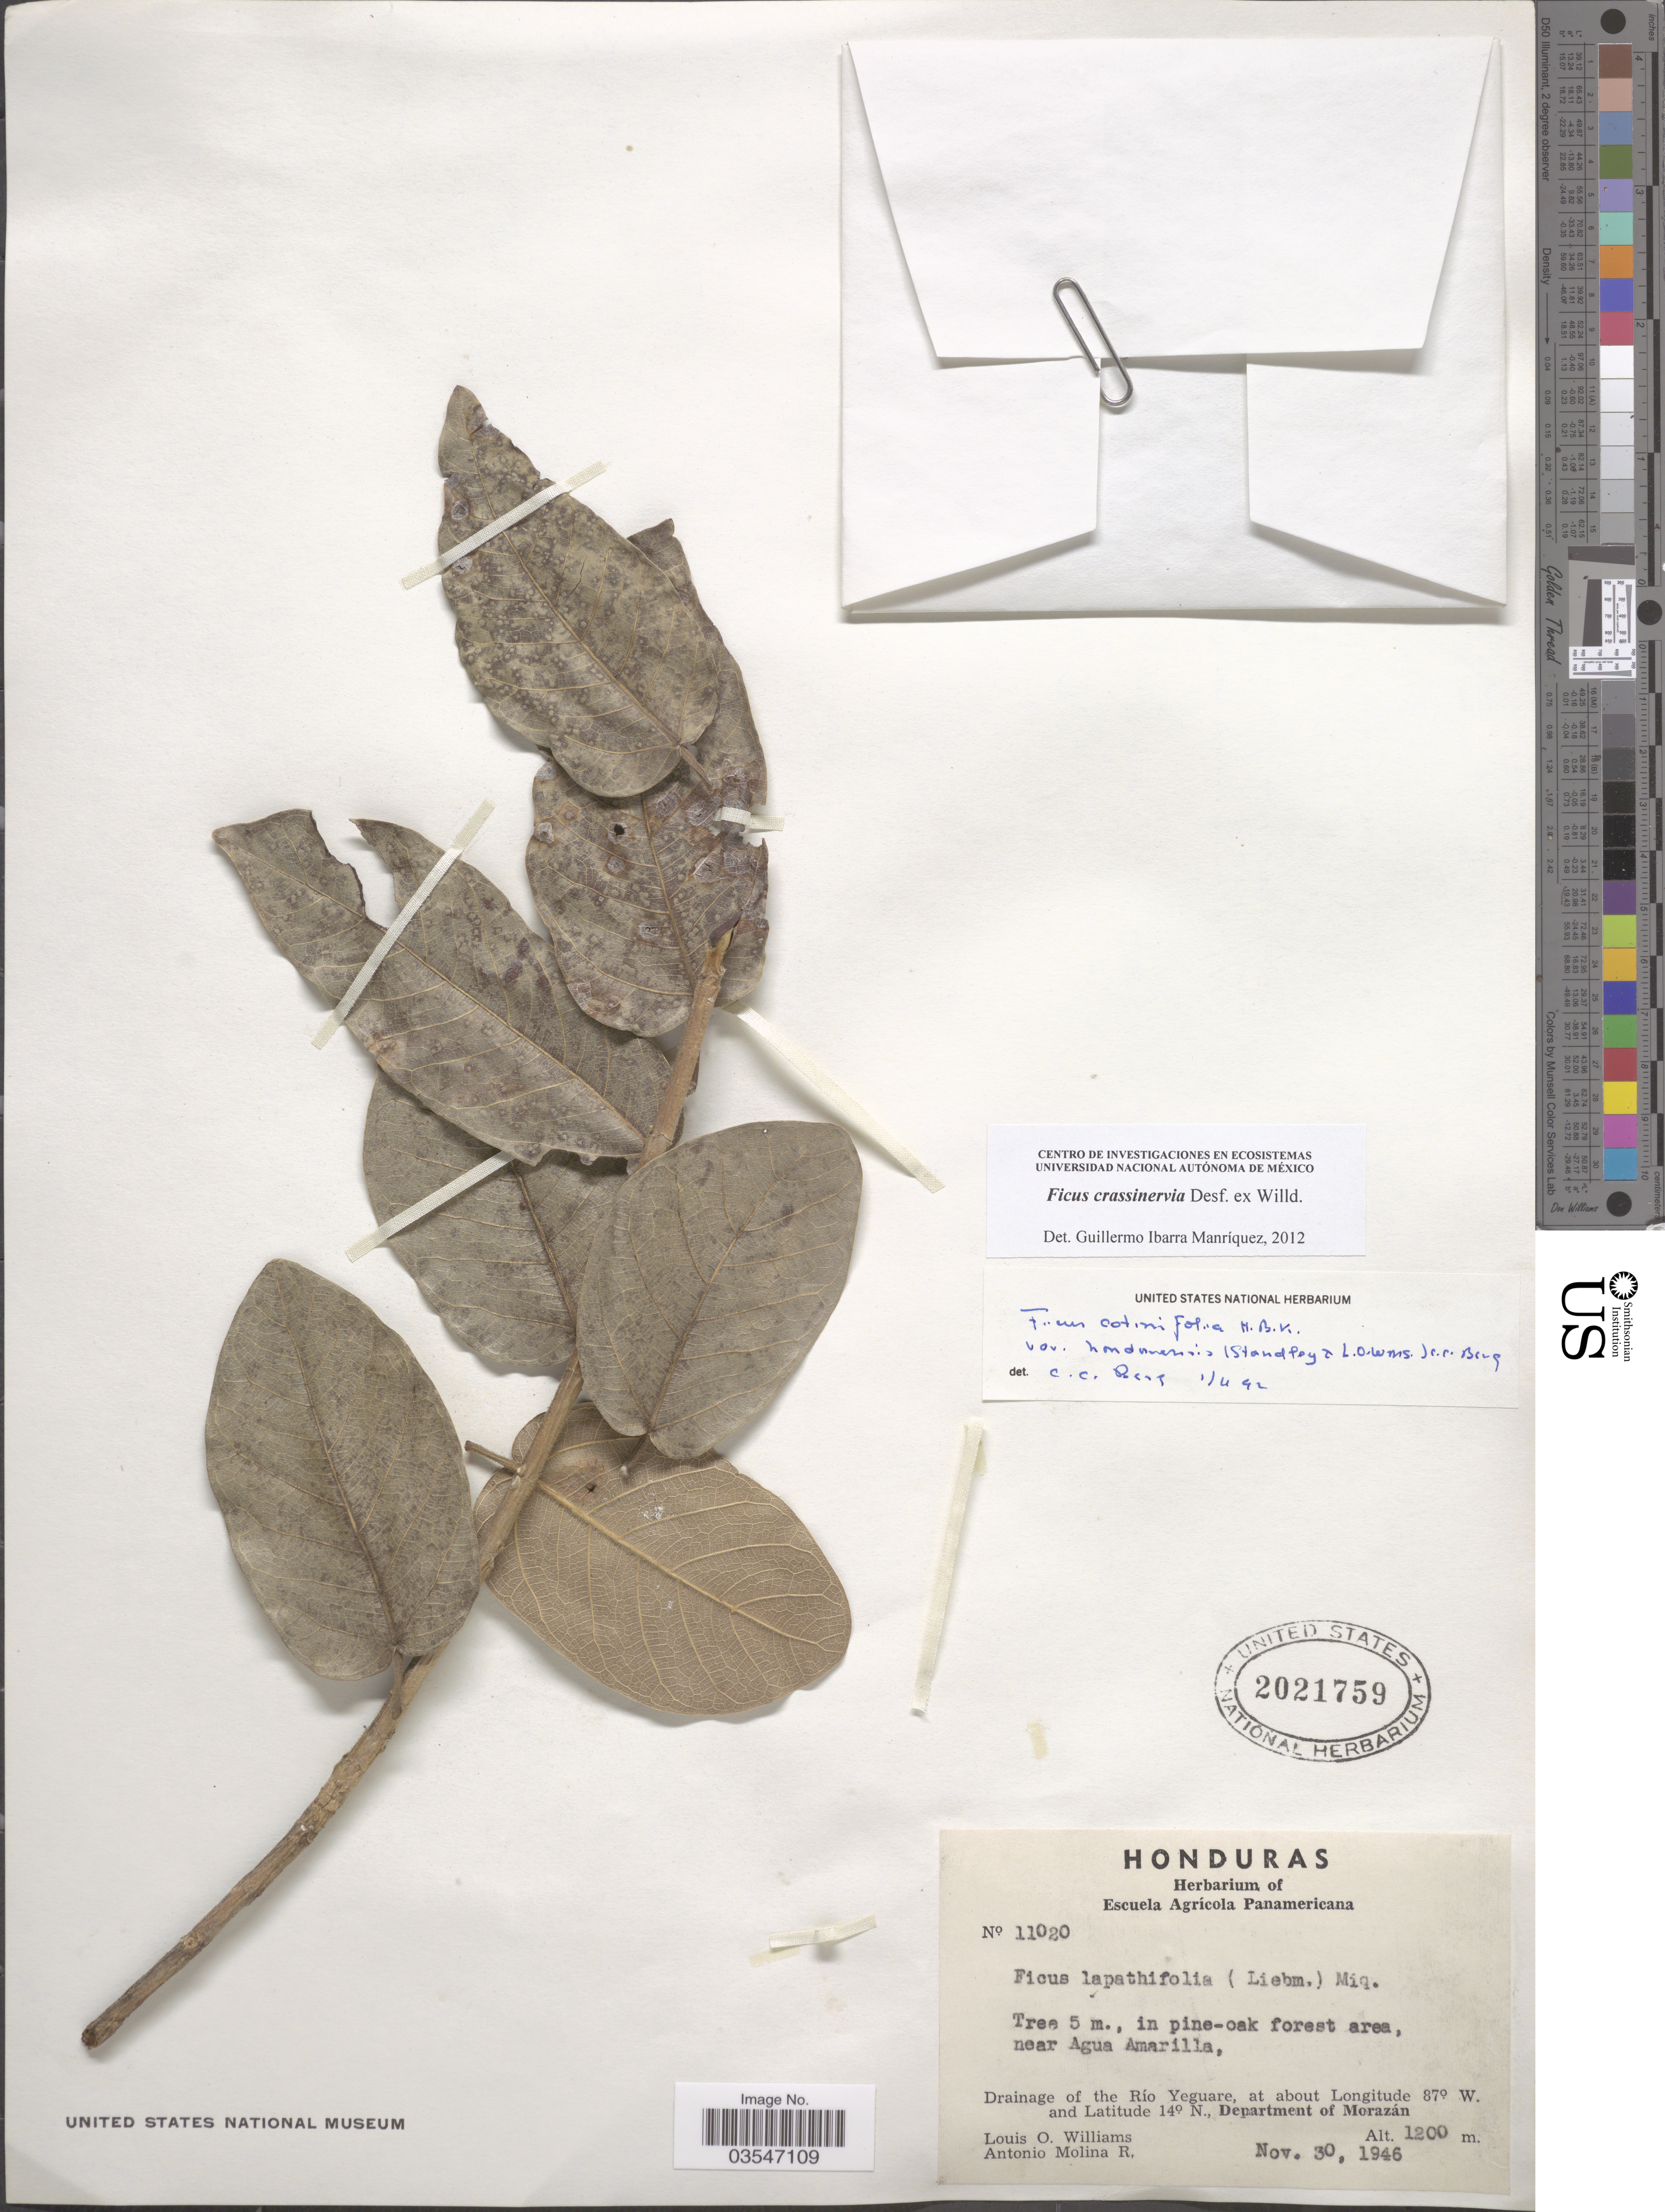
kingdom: Plantae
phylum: Tracheophyta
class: Magnoliopsida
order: Rosales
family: Moraceae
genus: Ficus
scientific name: Ficus crassinervia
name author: Desf. ex Willd.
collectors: L. O. Williams & A. Molina R.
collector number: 11020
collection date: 1946-11-30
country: El Salvador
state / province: Morazan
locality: In pine-oak forest area, near Agua Amarilla, Drainage of the Río Yeguare, Department of Morazán.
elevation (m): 1200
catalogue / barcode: US 2021759